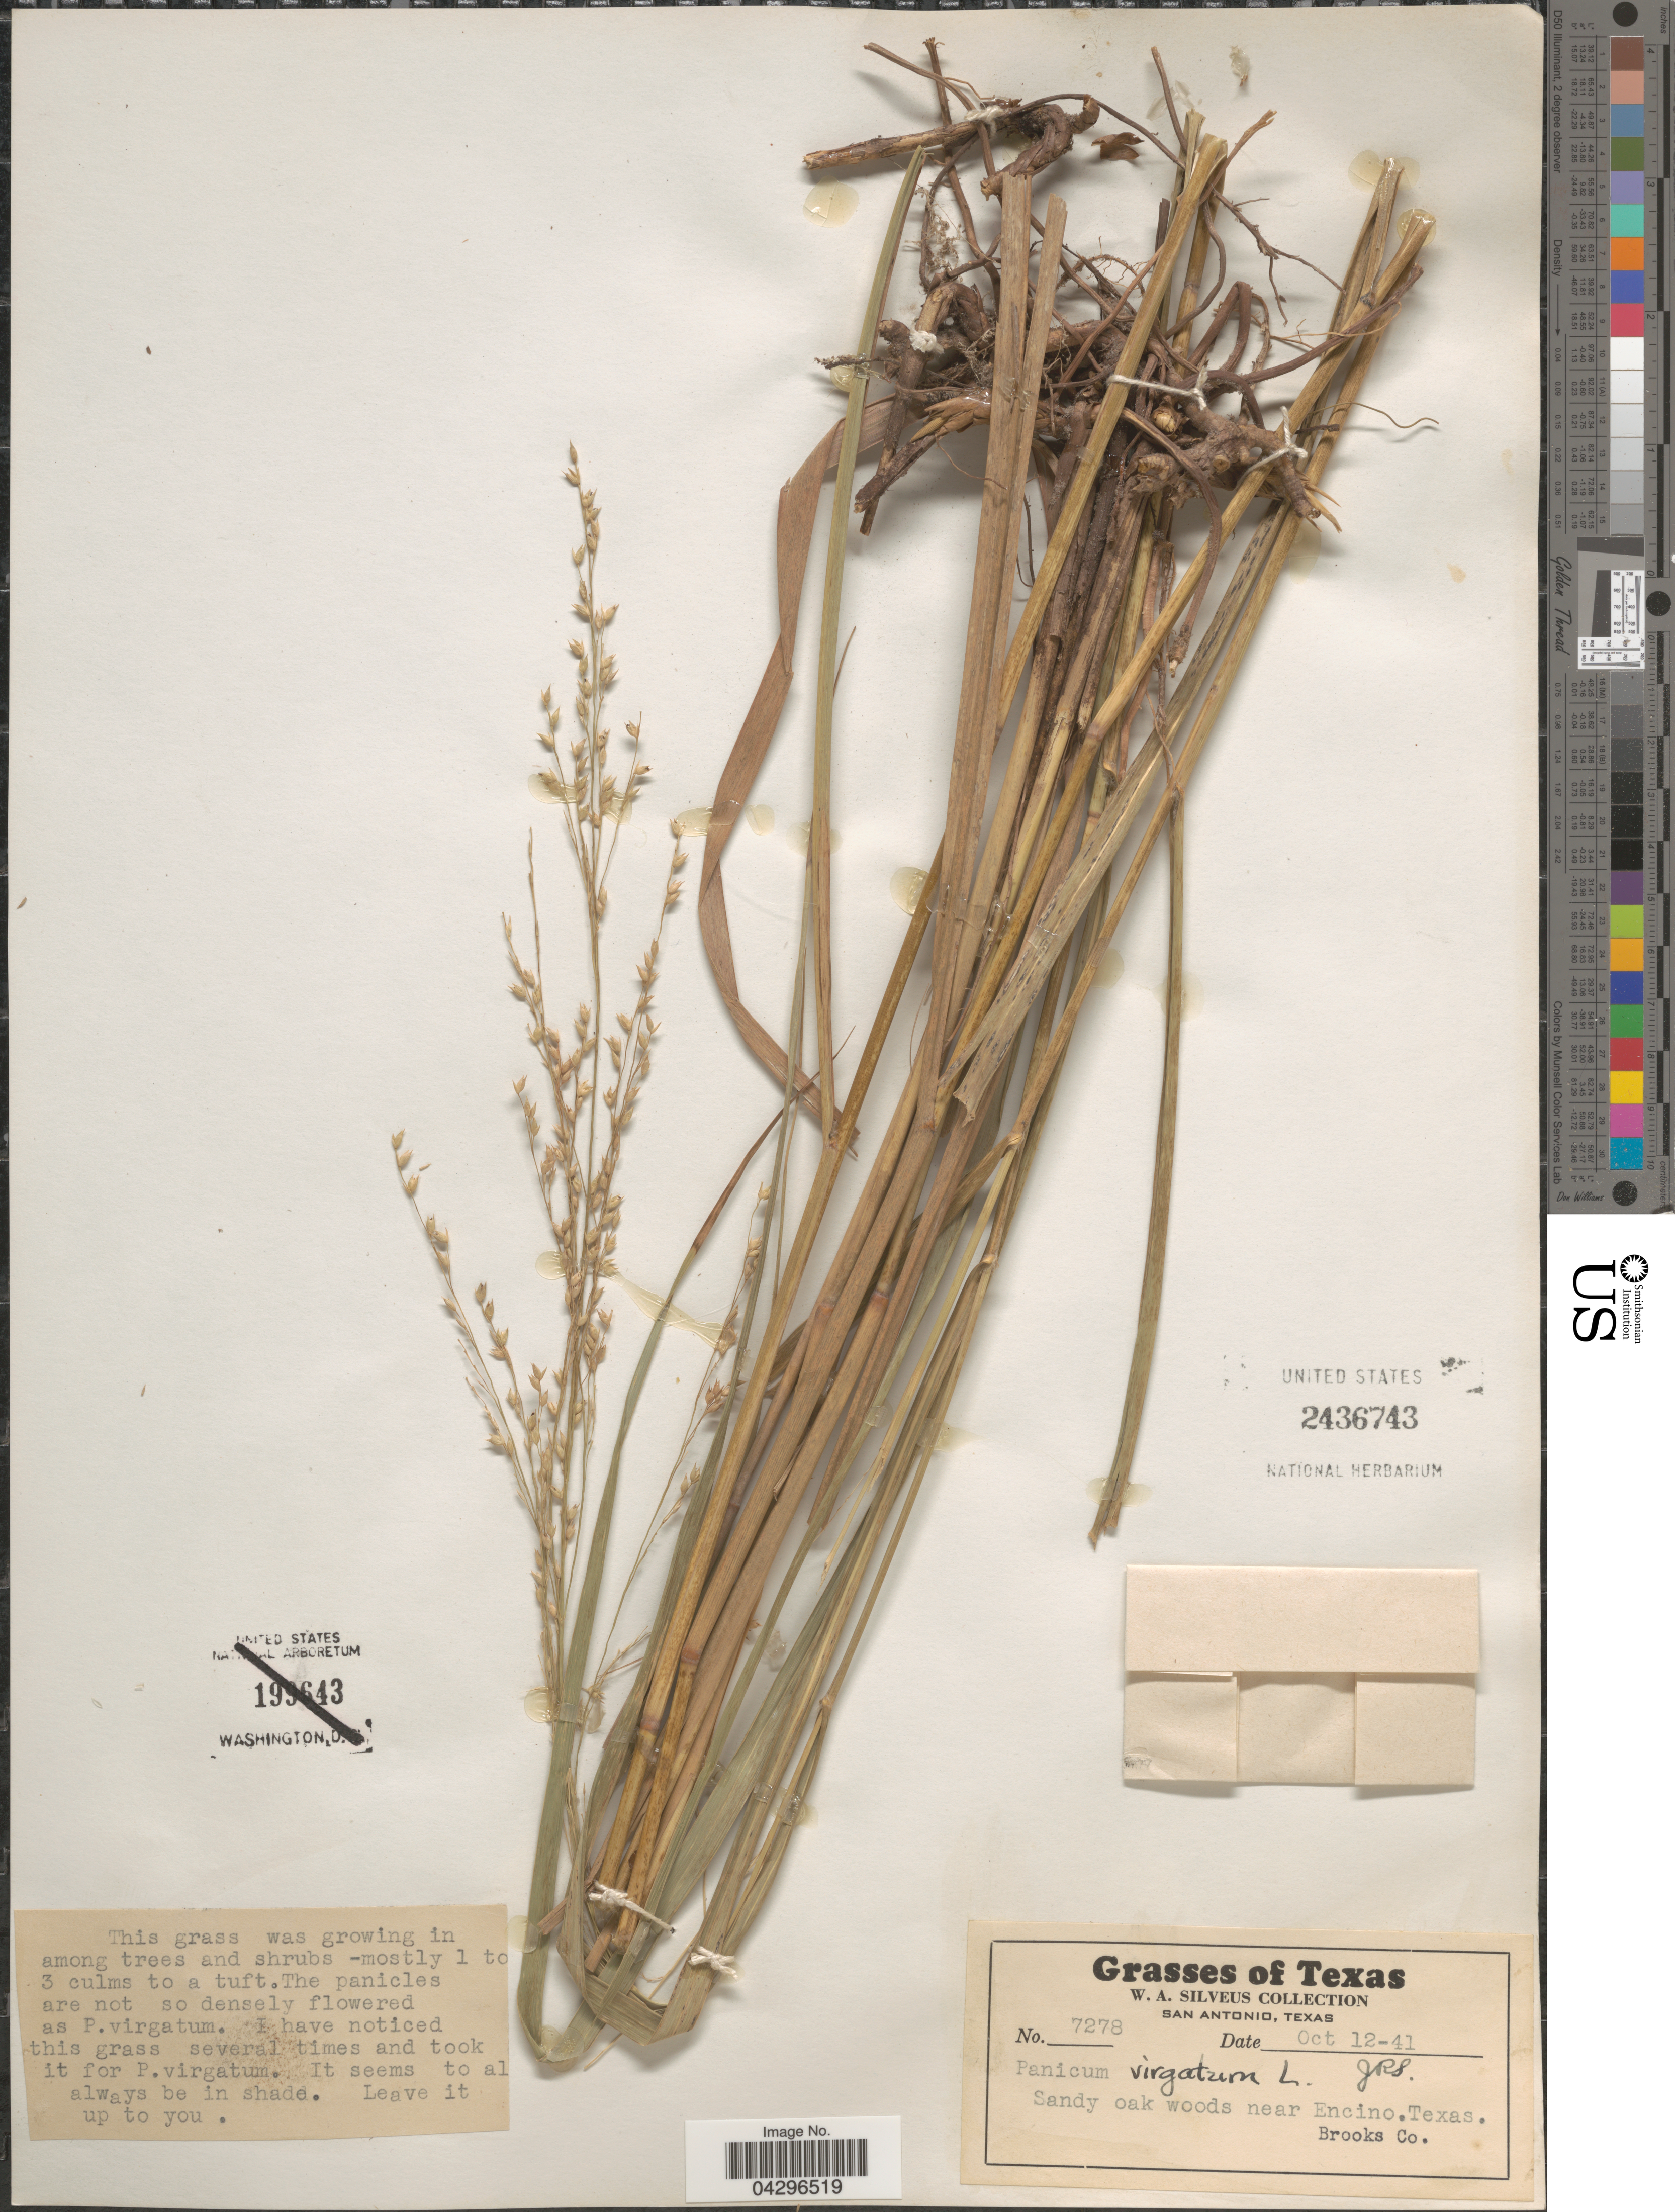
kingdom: Plantae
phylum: Tracheophyta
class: Liliopsida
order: Poales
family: Poaceae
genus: Panicum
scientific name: Panicum virgatum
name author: L.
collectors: W. Silveus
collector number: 7278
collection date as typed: Transcribed d/m/y: 12/10/41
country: United States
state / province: Texas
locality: Sandy oak woods near Encino. Brooks Co.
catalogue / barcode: US 2436743